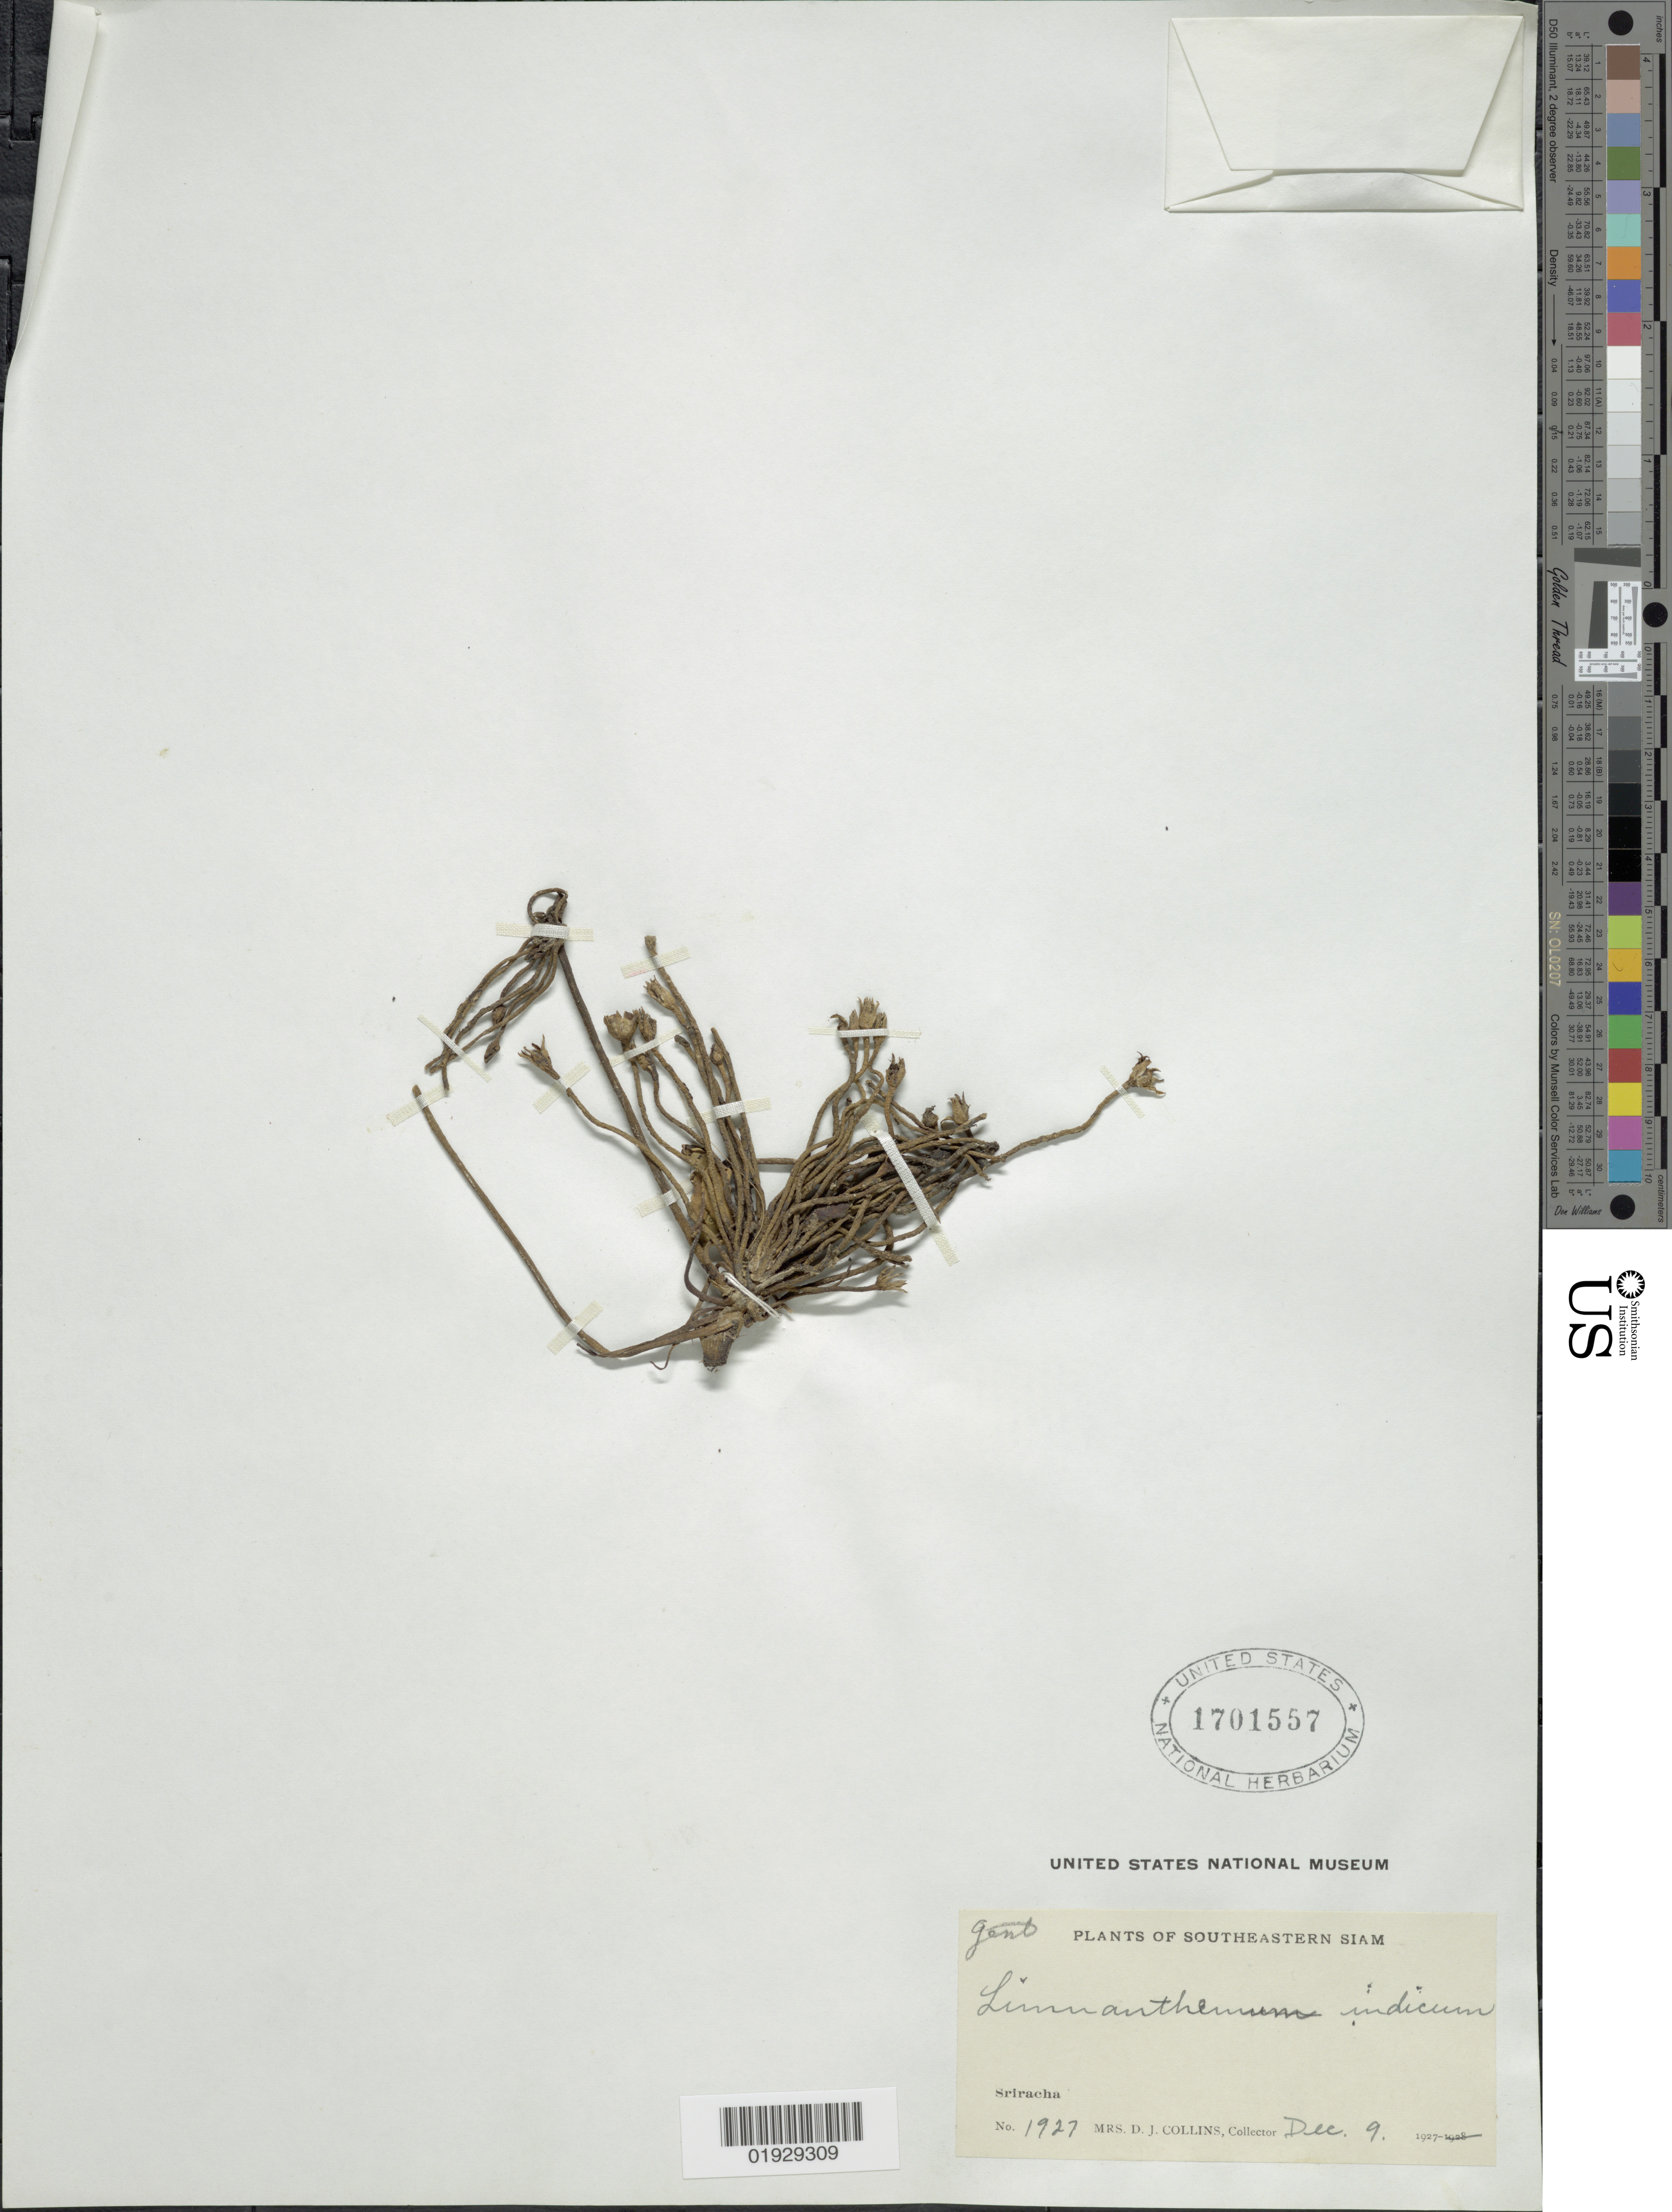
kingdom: Plantae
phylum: Tracheophyta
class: Magnoliopsida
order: Asterales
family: Menyanthaceae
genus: Nymphoides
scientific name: Nymphoides indica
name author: (L.) Kuntze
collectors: Mrs. D. J. Collins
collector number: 1927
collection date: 1927-12-09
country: Thailand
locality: Southeastern Siam. Sriracha.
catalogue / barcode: US 1701557